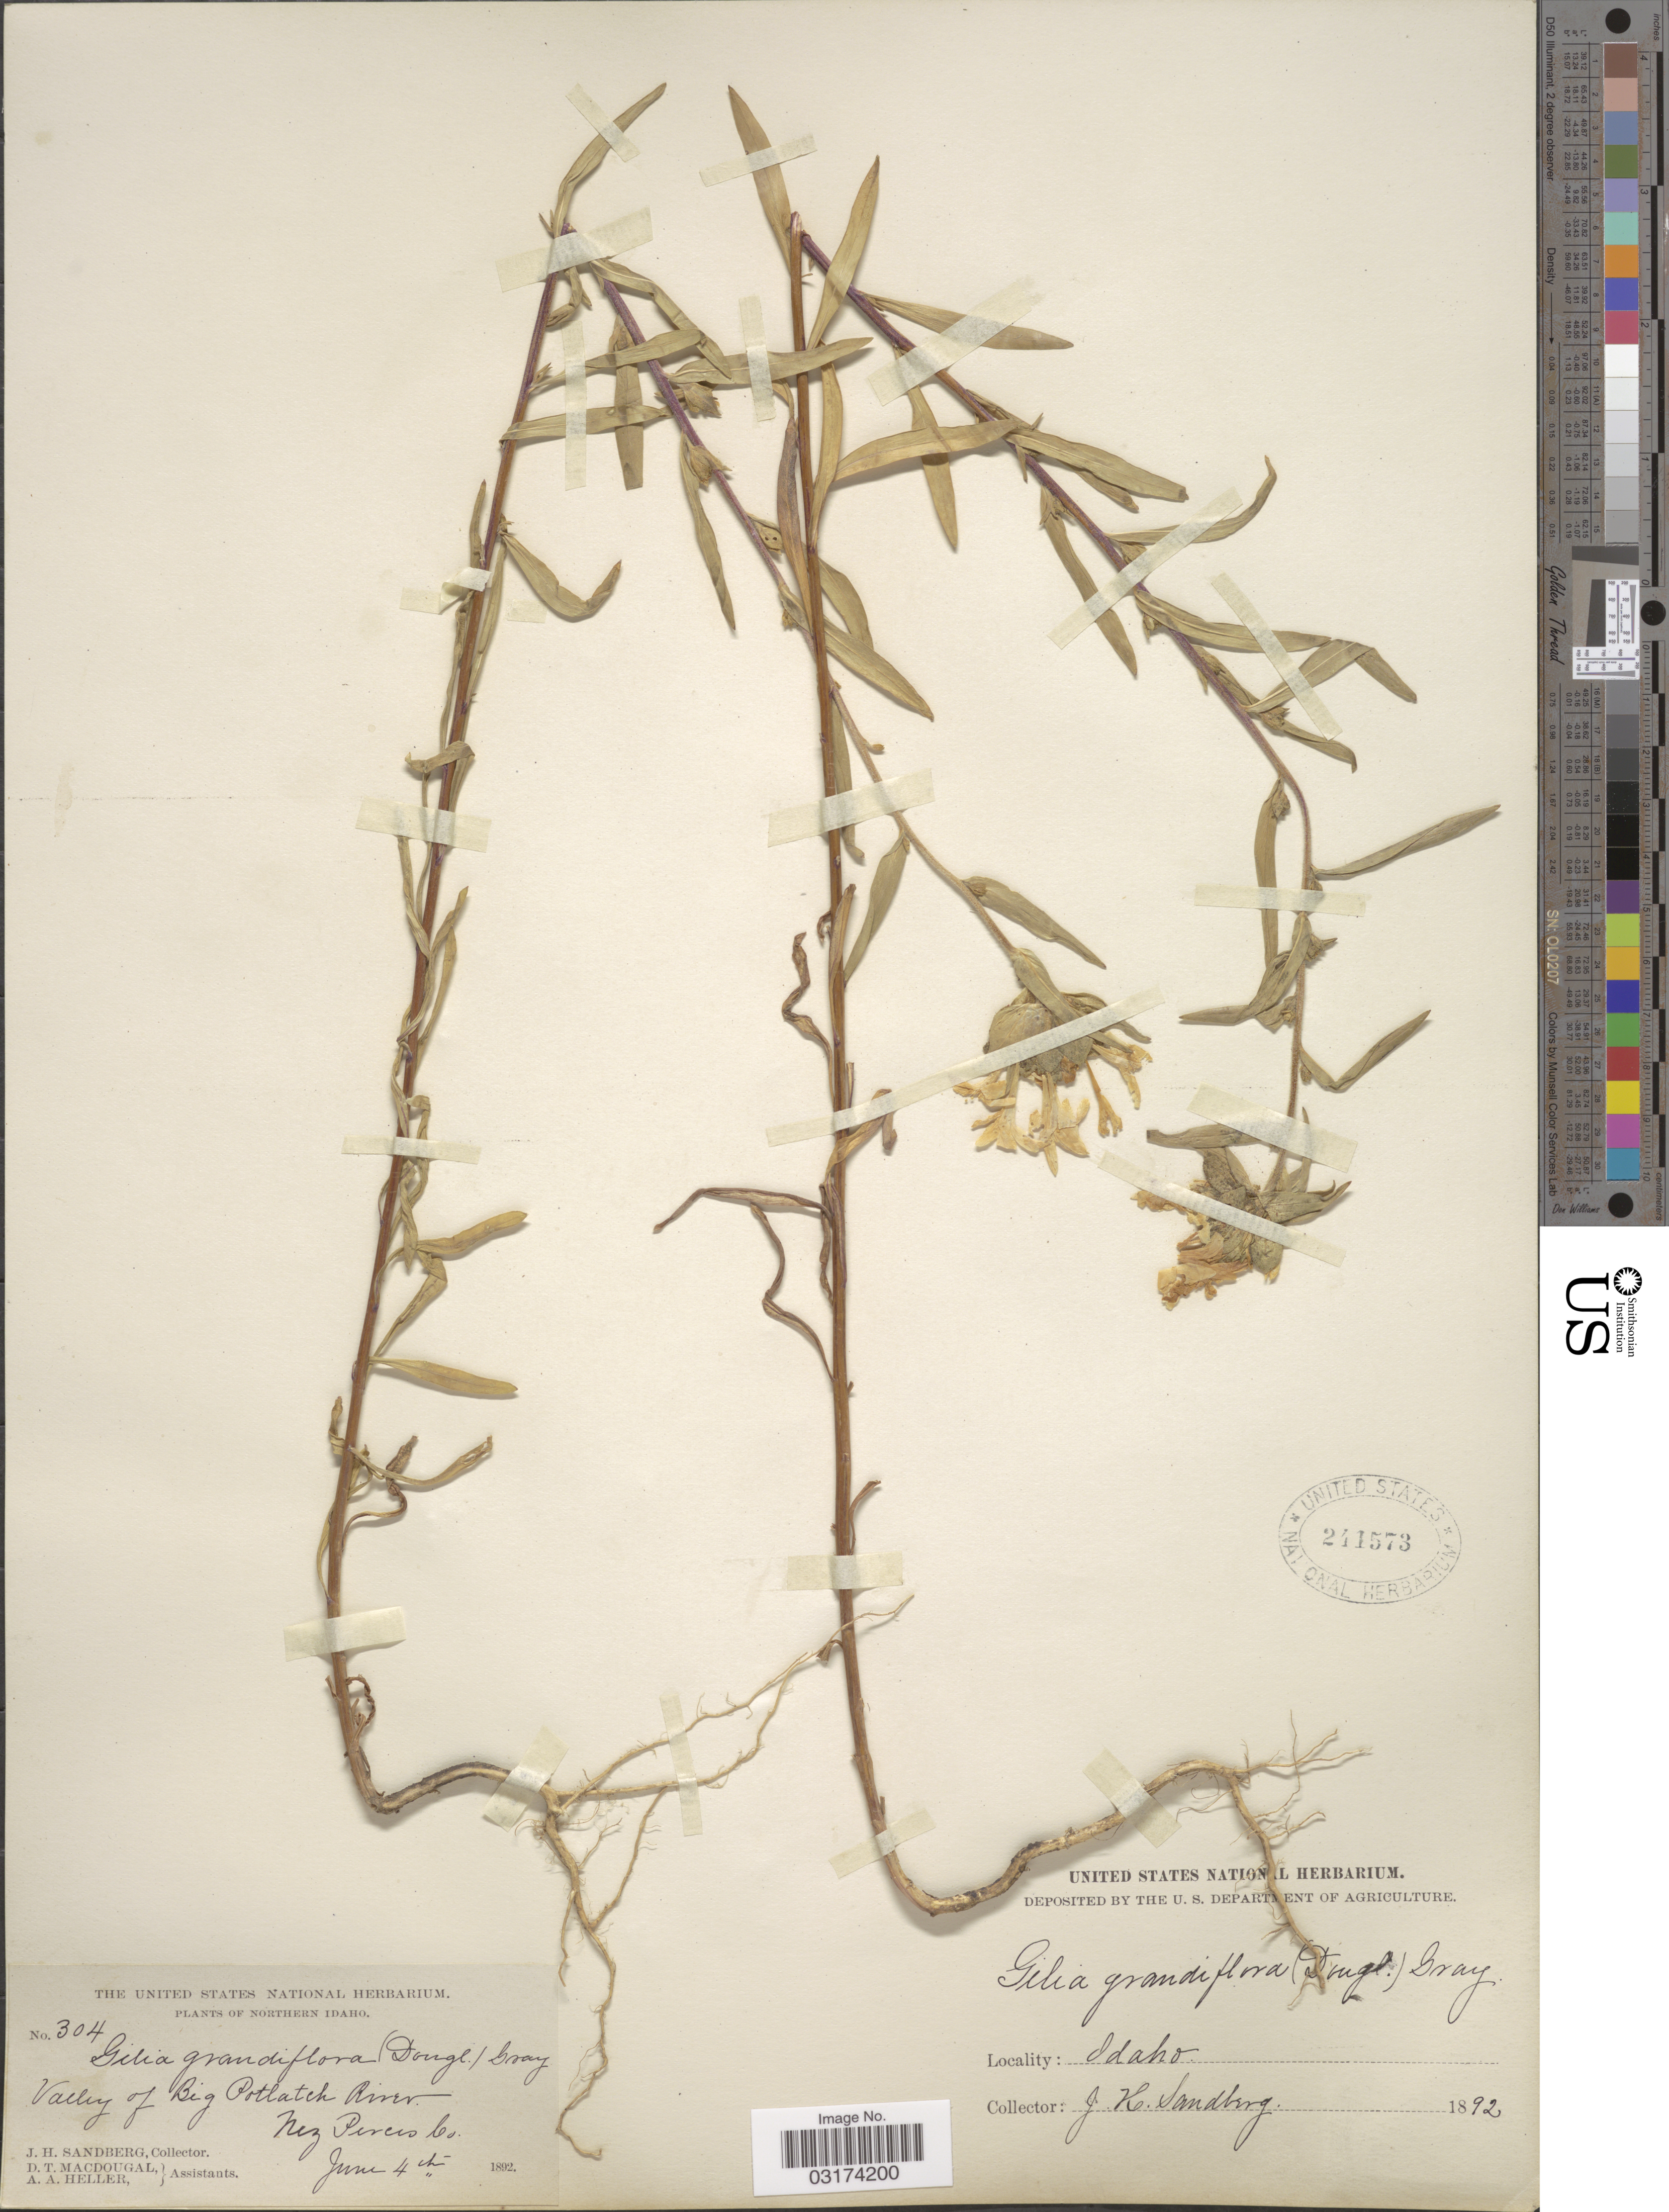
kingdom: Plantae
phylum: Tracheophyta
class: Magnoliopsida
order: Ericales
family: Polemoniaceae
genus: Collomia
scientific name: Collomia grandiflora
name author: Douglas ex Lindl.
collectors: J. H. Sandberg, D. T. MacDougal & A. A. Heller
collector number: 304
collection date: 1892-06-04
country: United States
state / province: Idaho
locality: Northern Idaho. Valley of Big Potlatch River. Nez Perces Co.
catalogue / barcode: US 241573